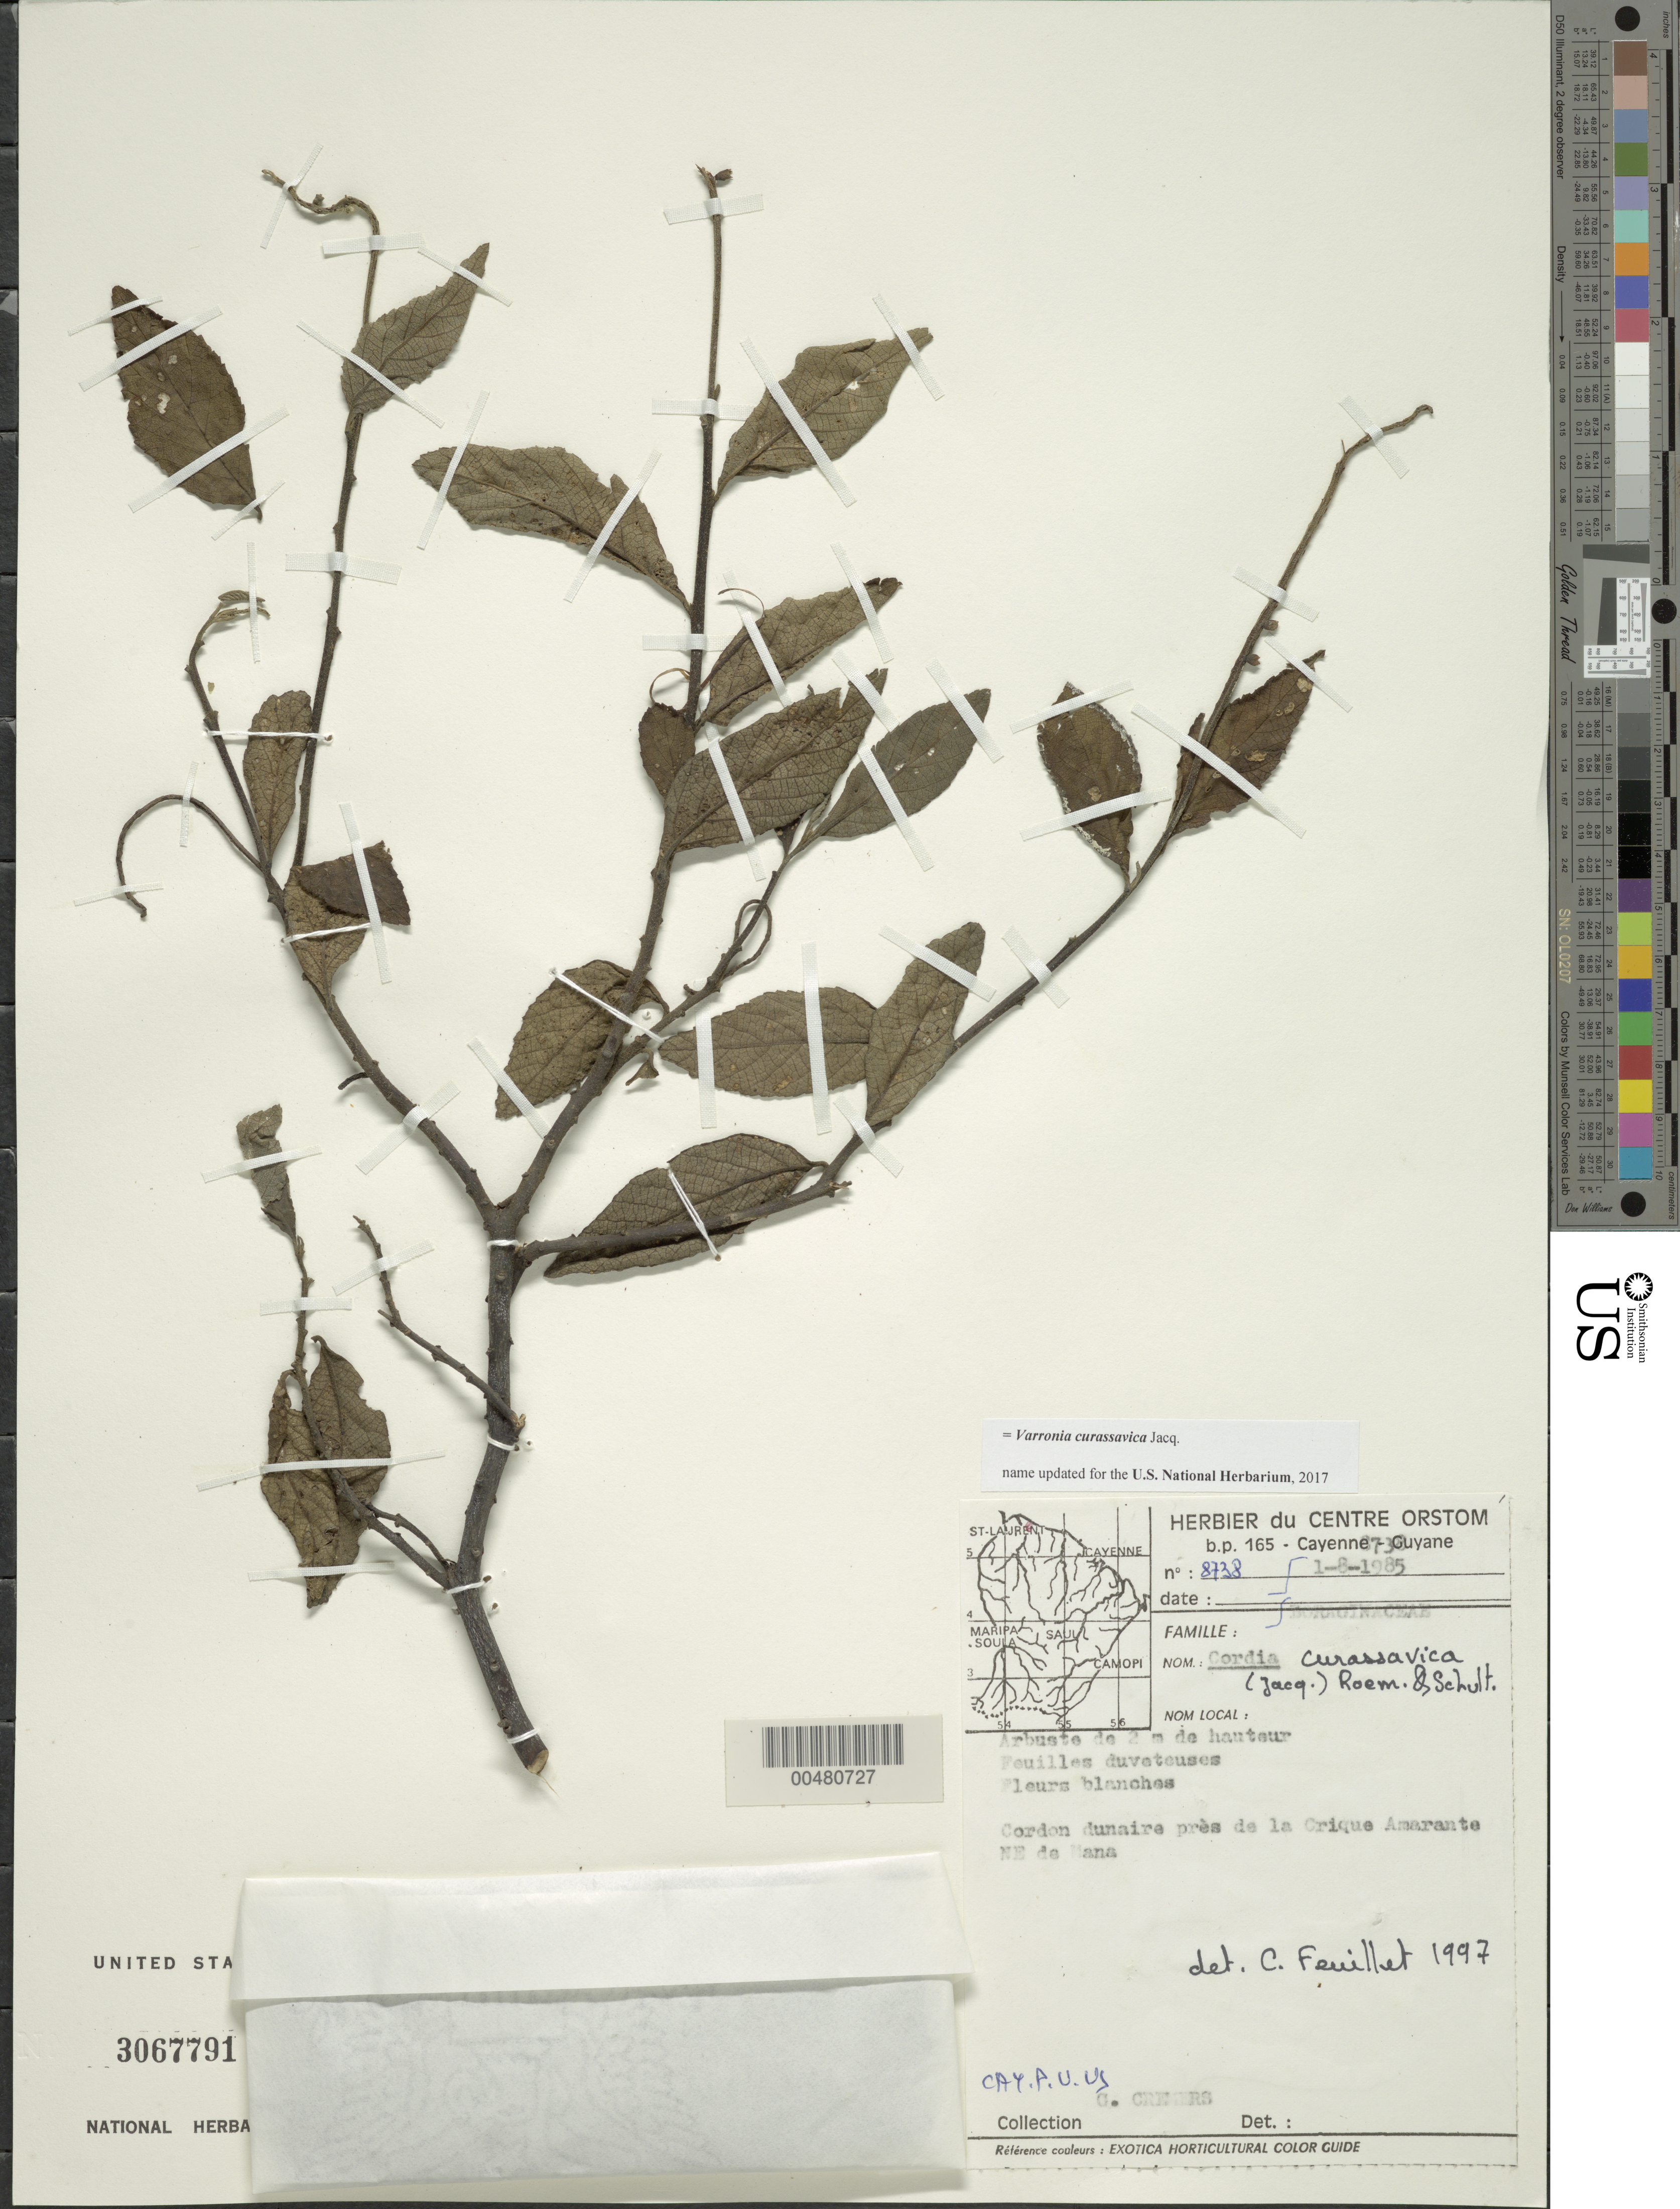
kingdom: Plantae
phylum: Tracheophyta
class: Magnoliopsida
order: Boraginales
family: Cordiaceae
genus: Varronia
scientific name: Varronia curassavica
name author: Jacq.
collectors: G. Cremers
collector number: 8738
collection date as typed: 1-Aug-85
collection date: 1985-08-01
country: French Guiana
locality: Crique Amarante, NE de Mana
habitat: Cordon dunaire pres de la crique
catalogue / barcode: US 3067791